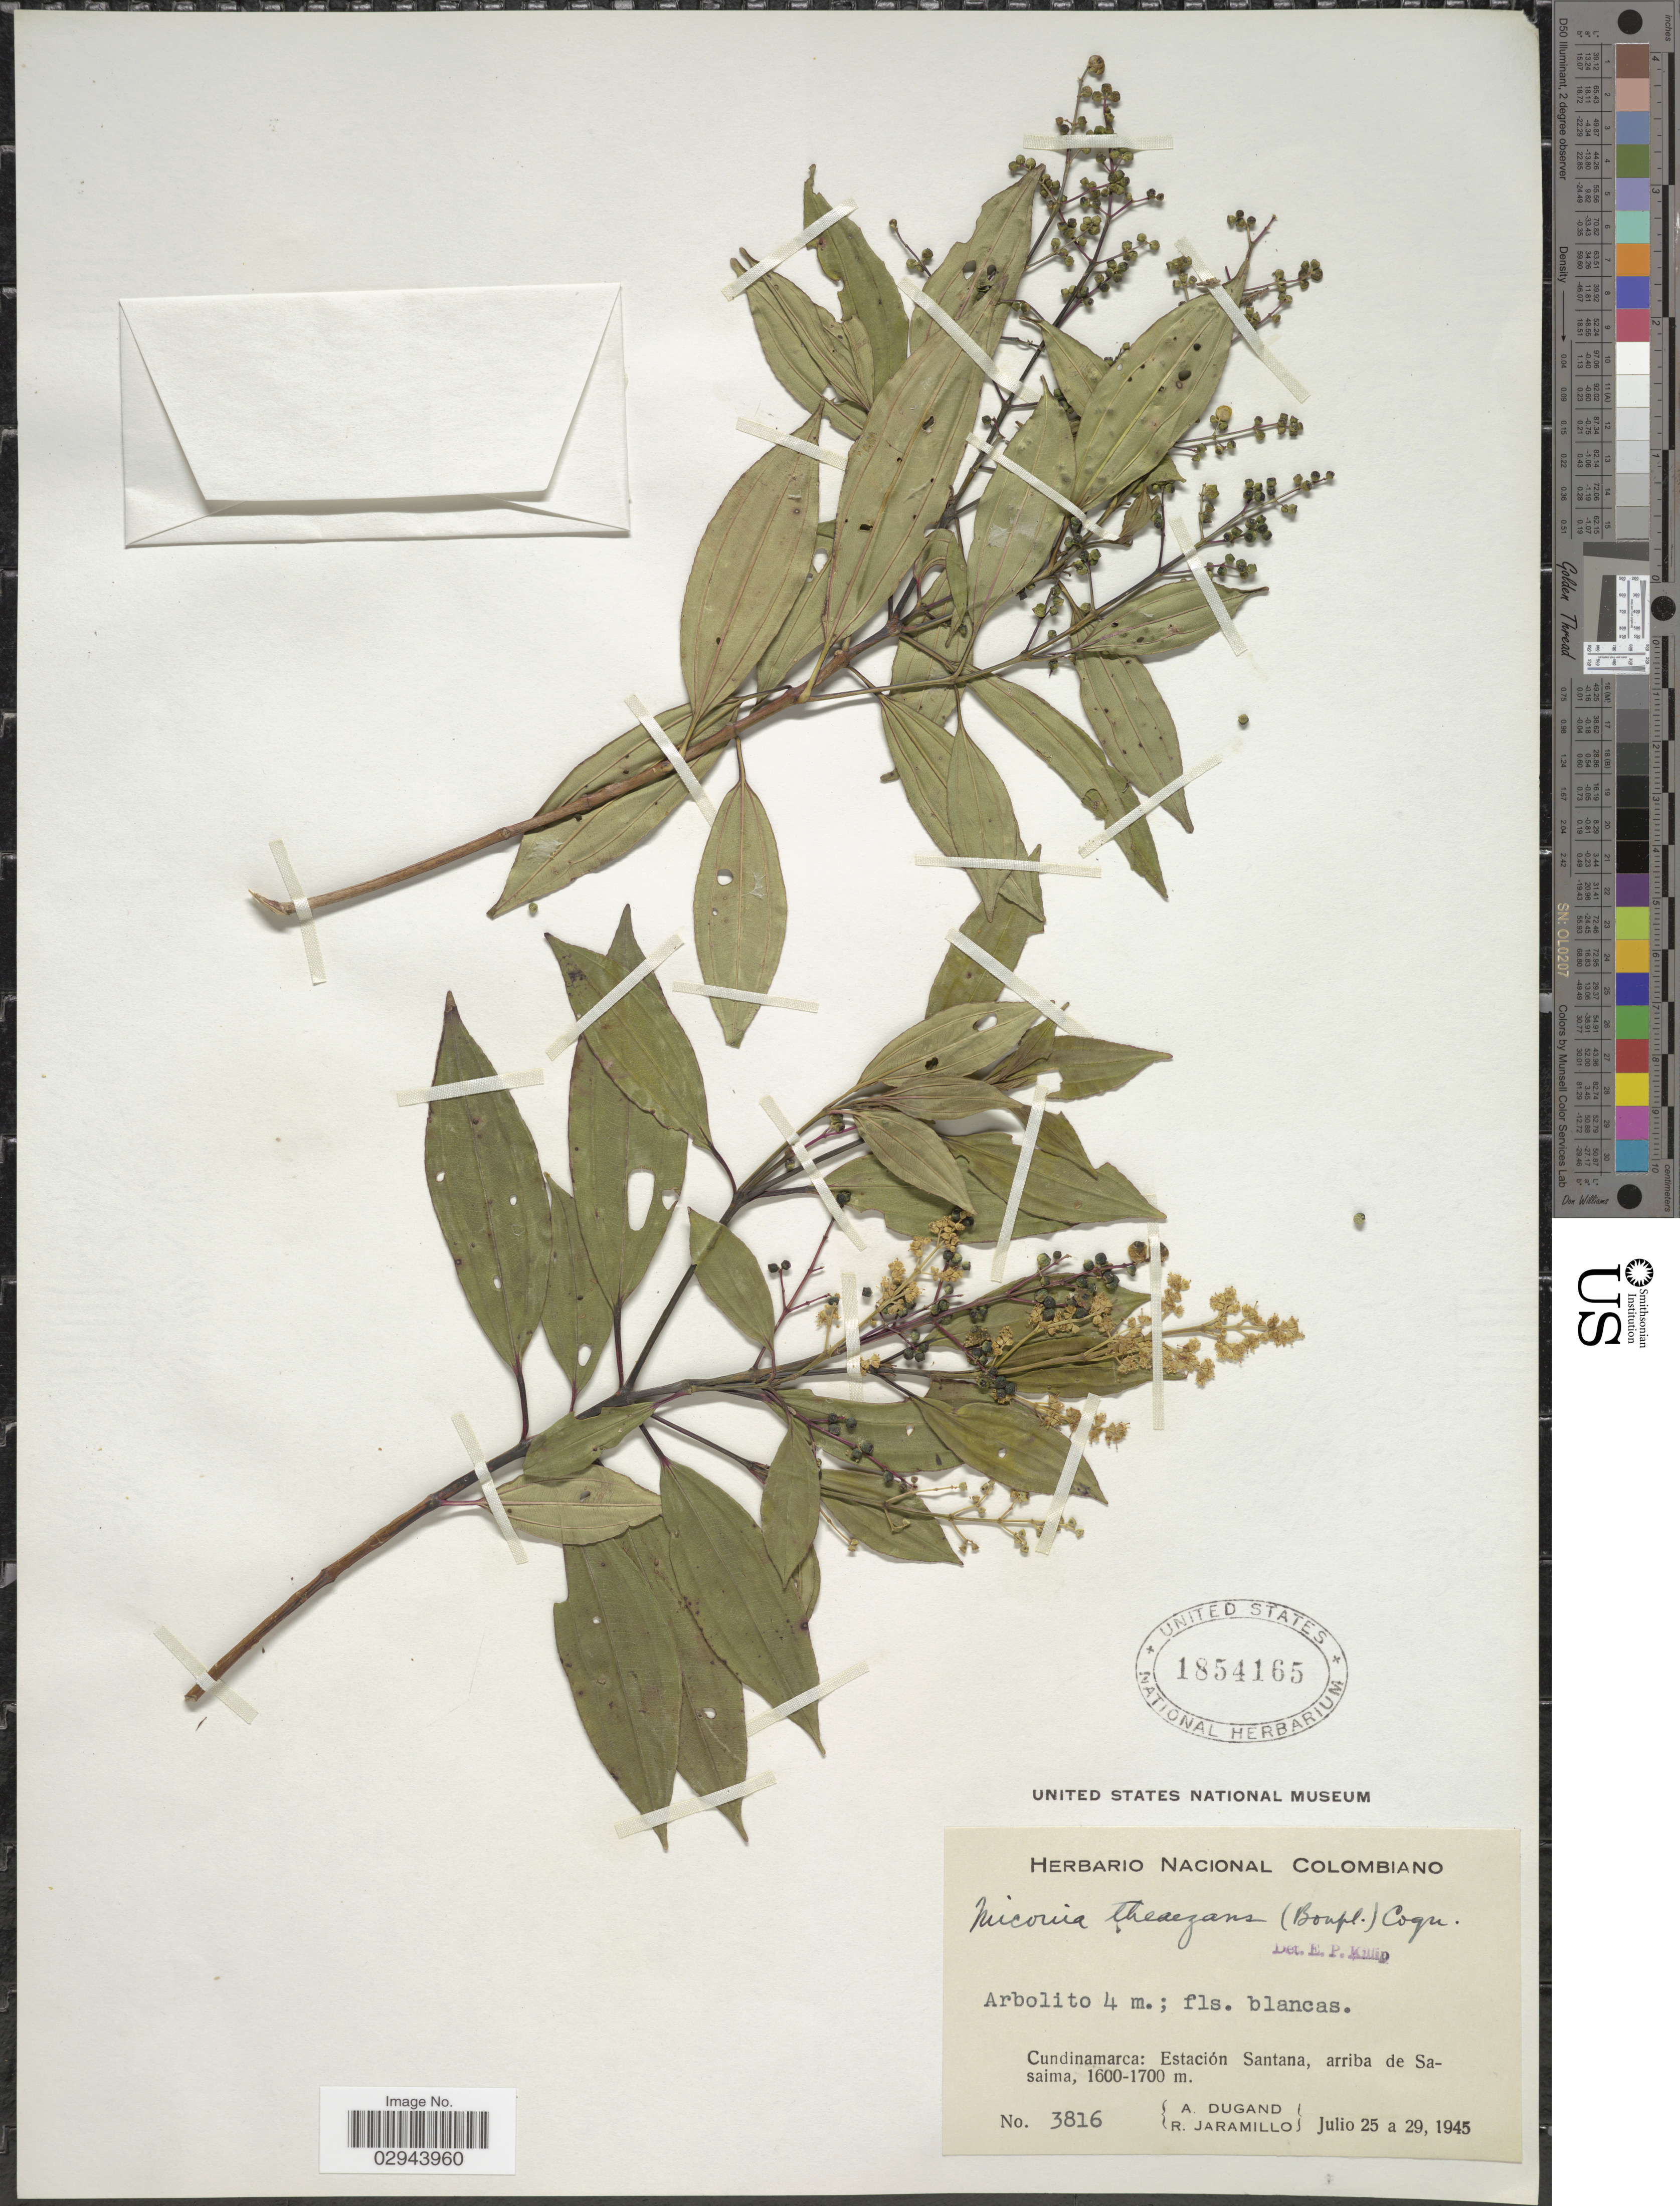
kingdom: Plantae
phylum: Tracheophyta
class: Magnoliopsida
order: Myrtales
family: Melastomataceae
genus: Miconia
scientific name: Miconia theizans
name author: (Bonpl.) Cogn.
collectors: A. Dugand & R. Jaramillo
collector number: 3816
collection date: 1945-07-25/1945-07-29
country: Colombia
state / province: Cundinamarca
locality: Estación Santana, arriba de Sasaima.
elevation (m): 1600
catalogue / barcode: US 1854165